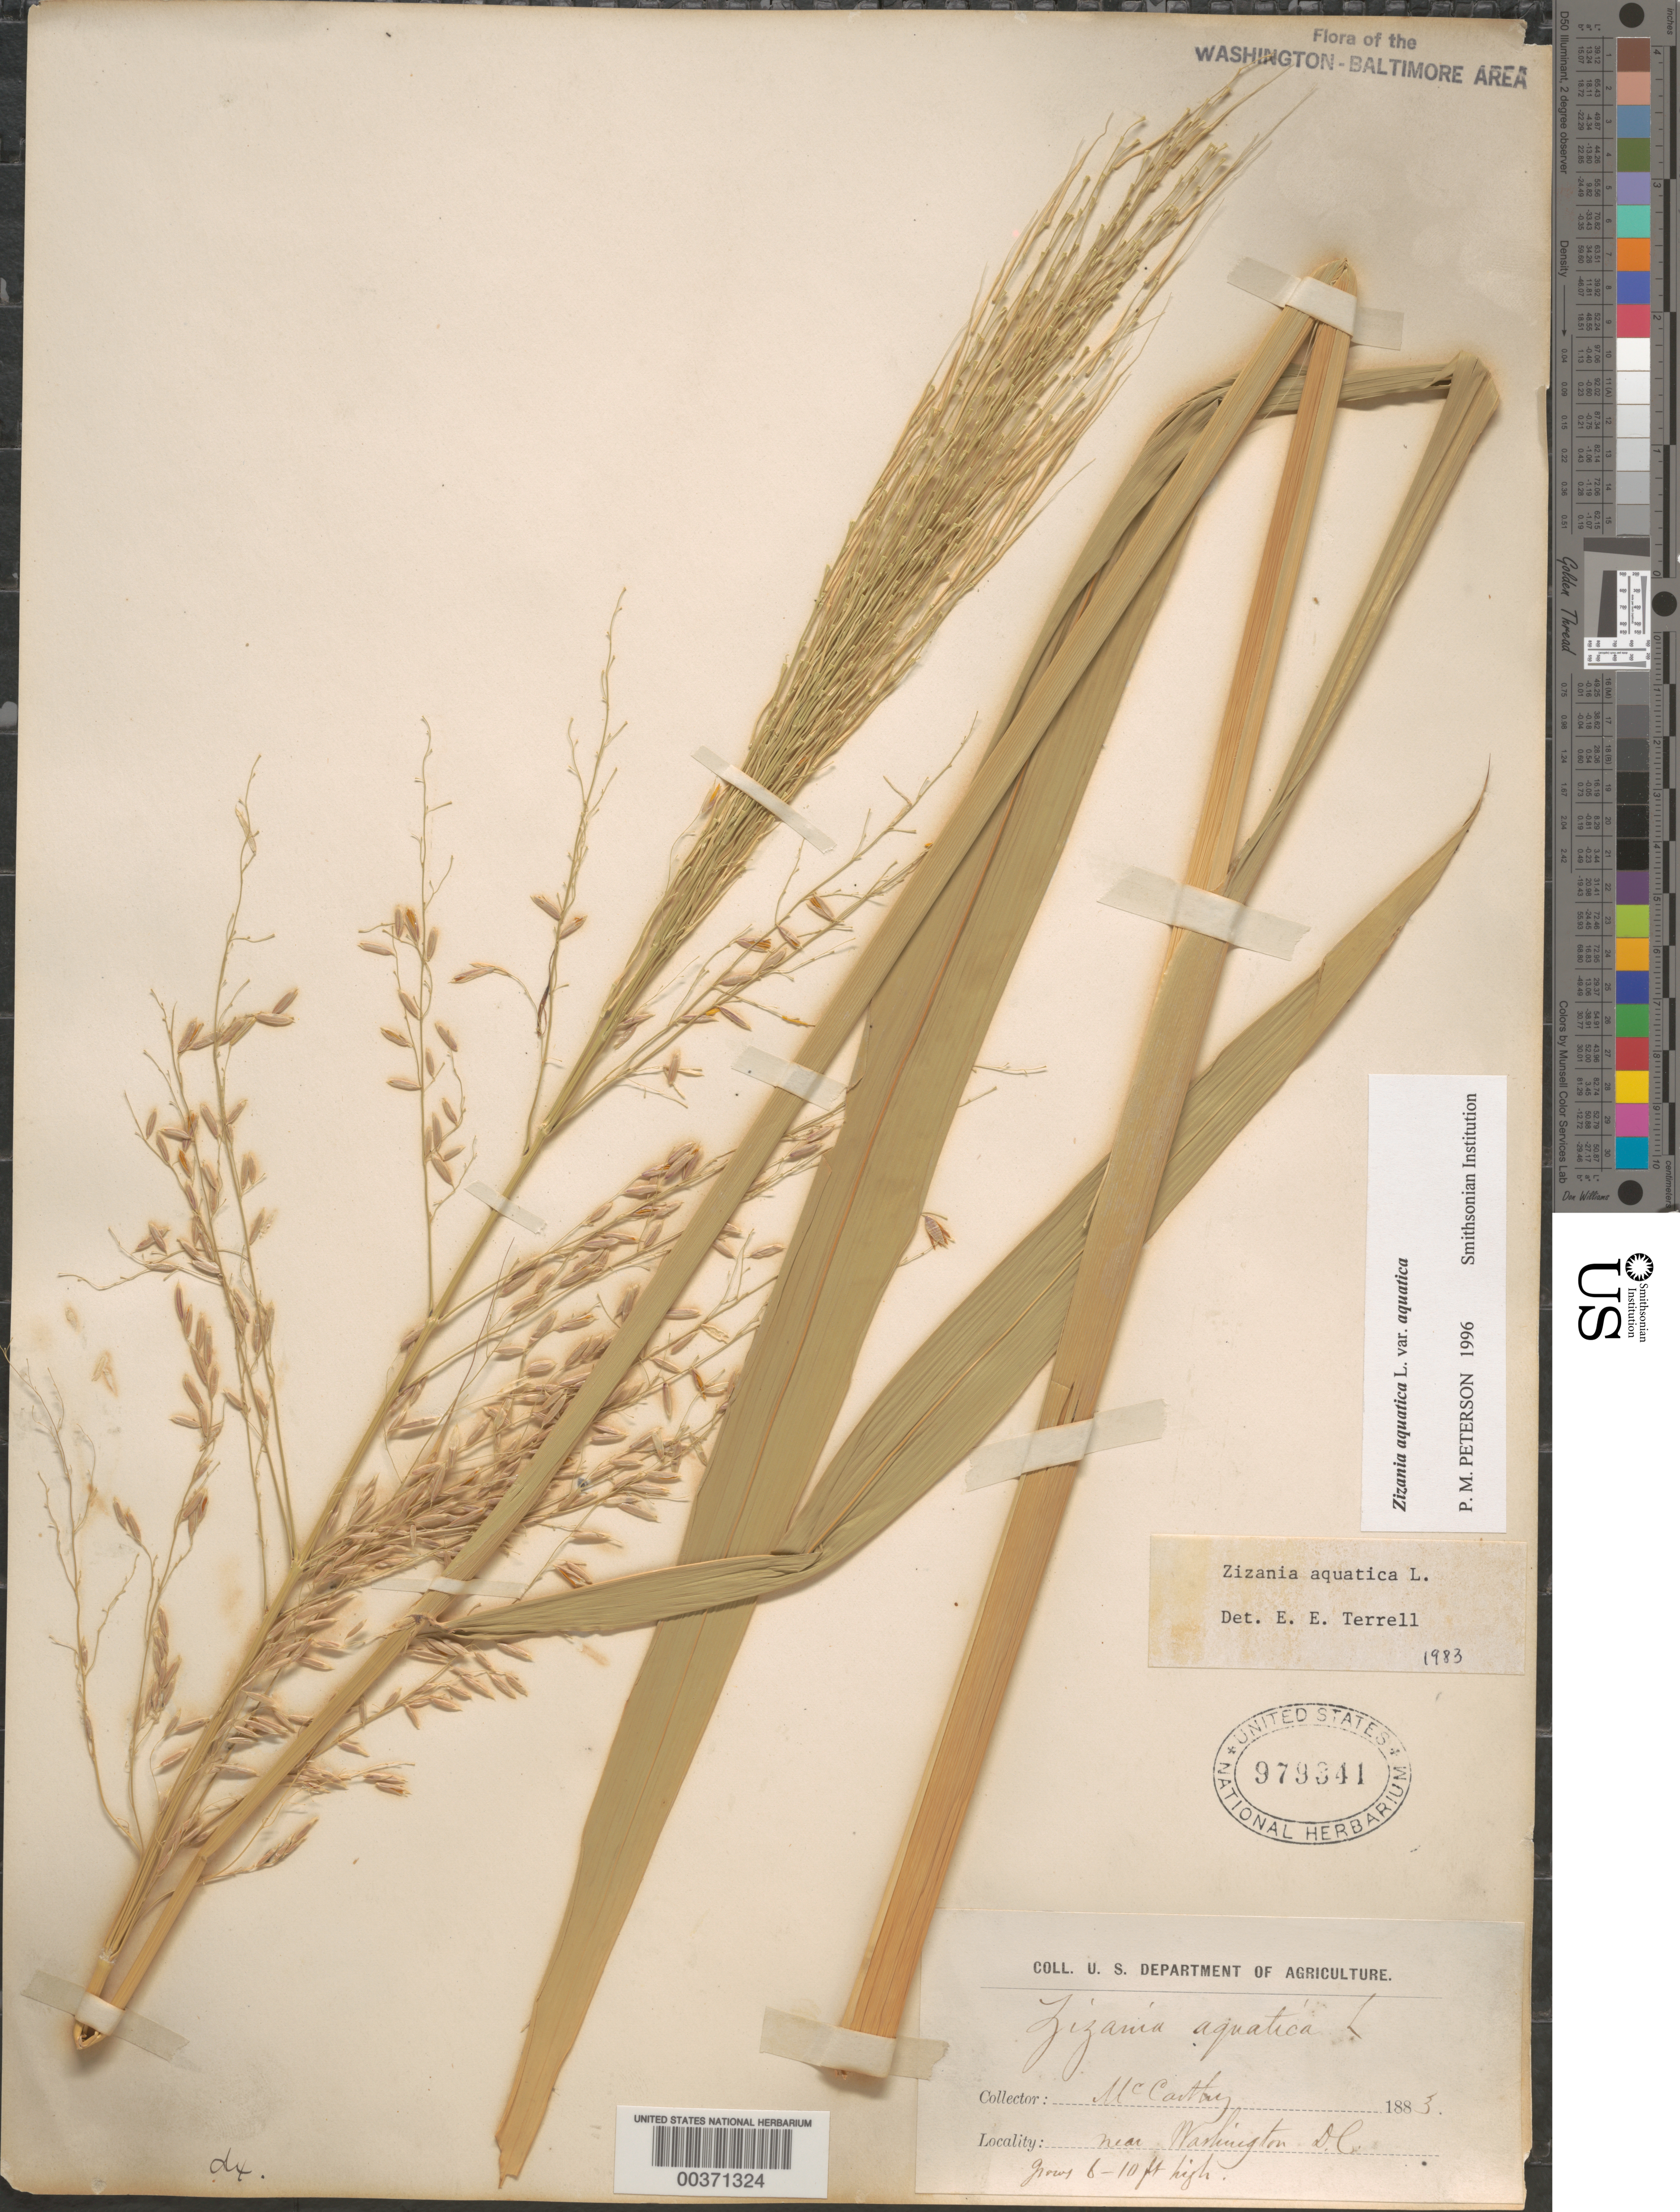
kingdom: Plantae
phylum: Tracheophyta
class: Liliopsida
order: Poales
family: Poaceae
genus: Zizania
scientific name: Zizania aquatica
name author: L.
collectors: G. McCarthy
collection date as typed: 1883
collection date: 1883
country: United States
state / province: District of Columbia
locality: Washington DC area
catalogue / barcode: US 979341